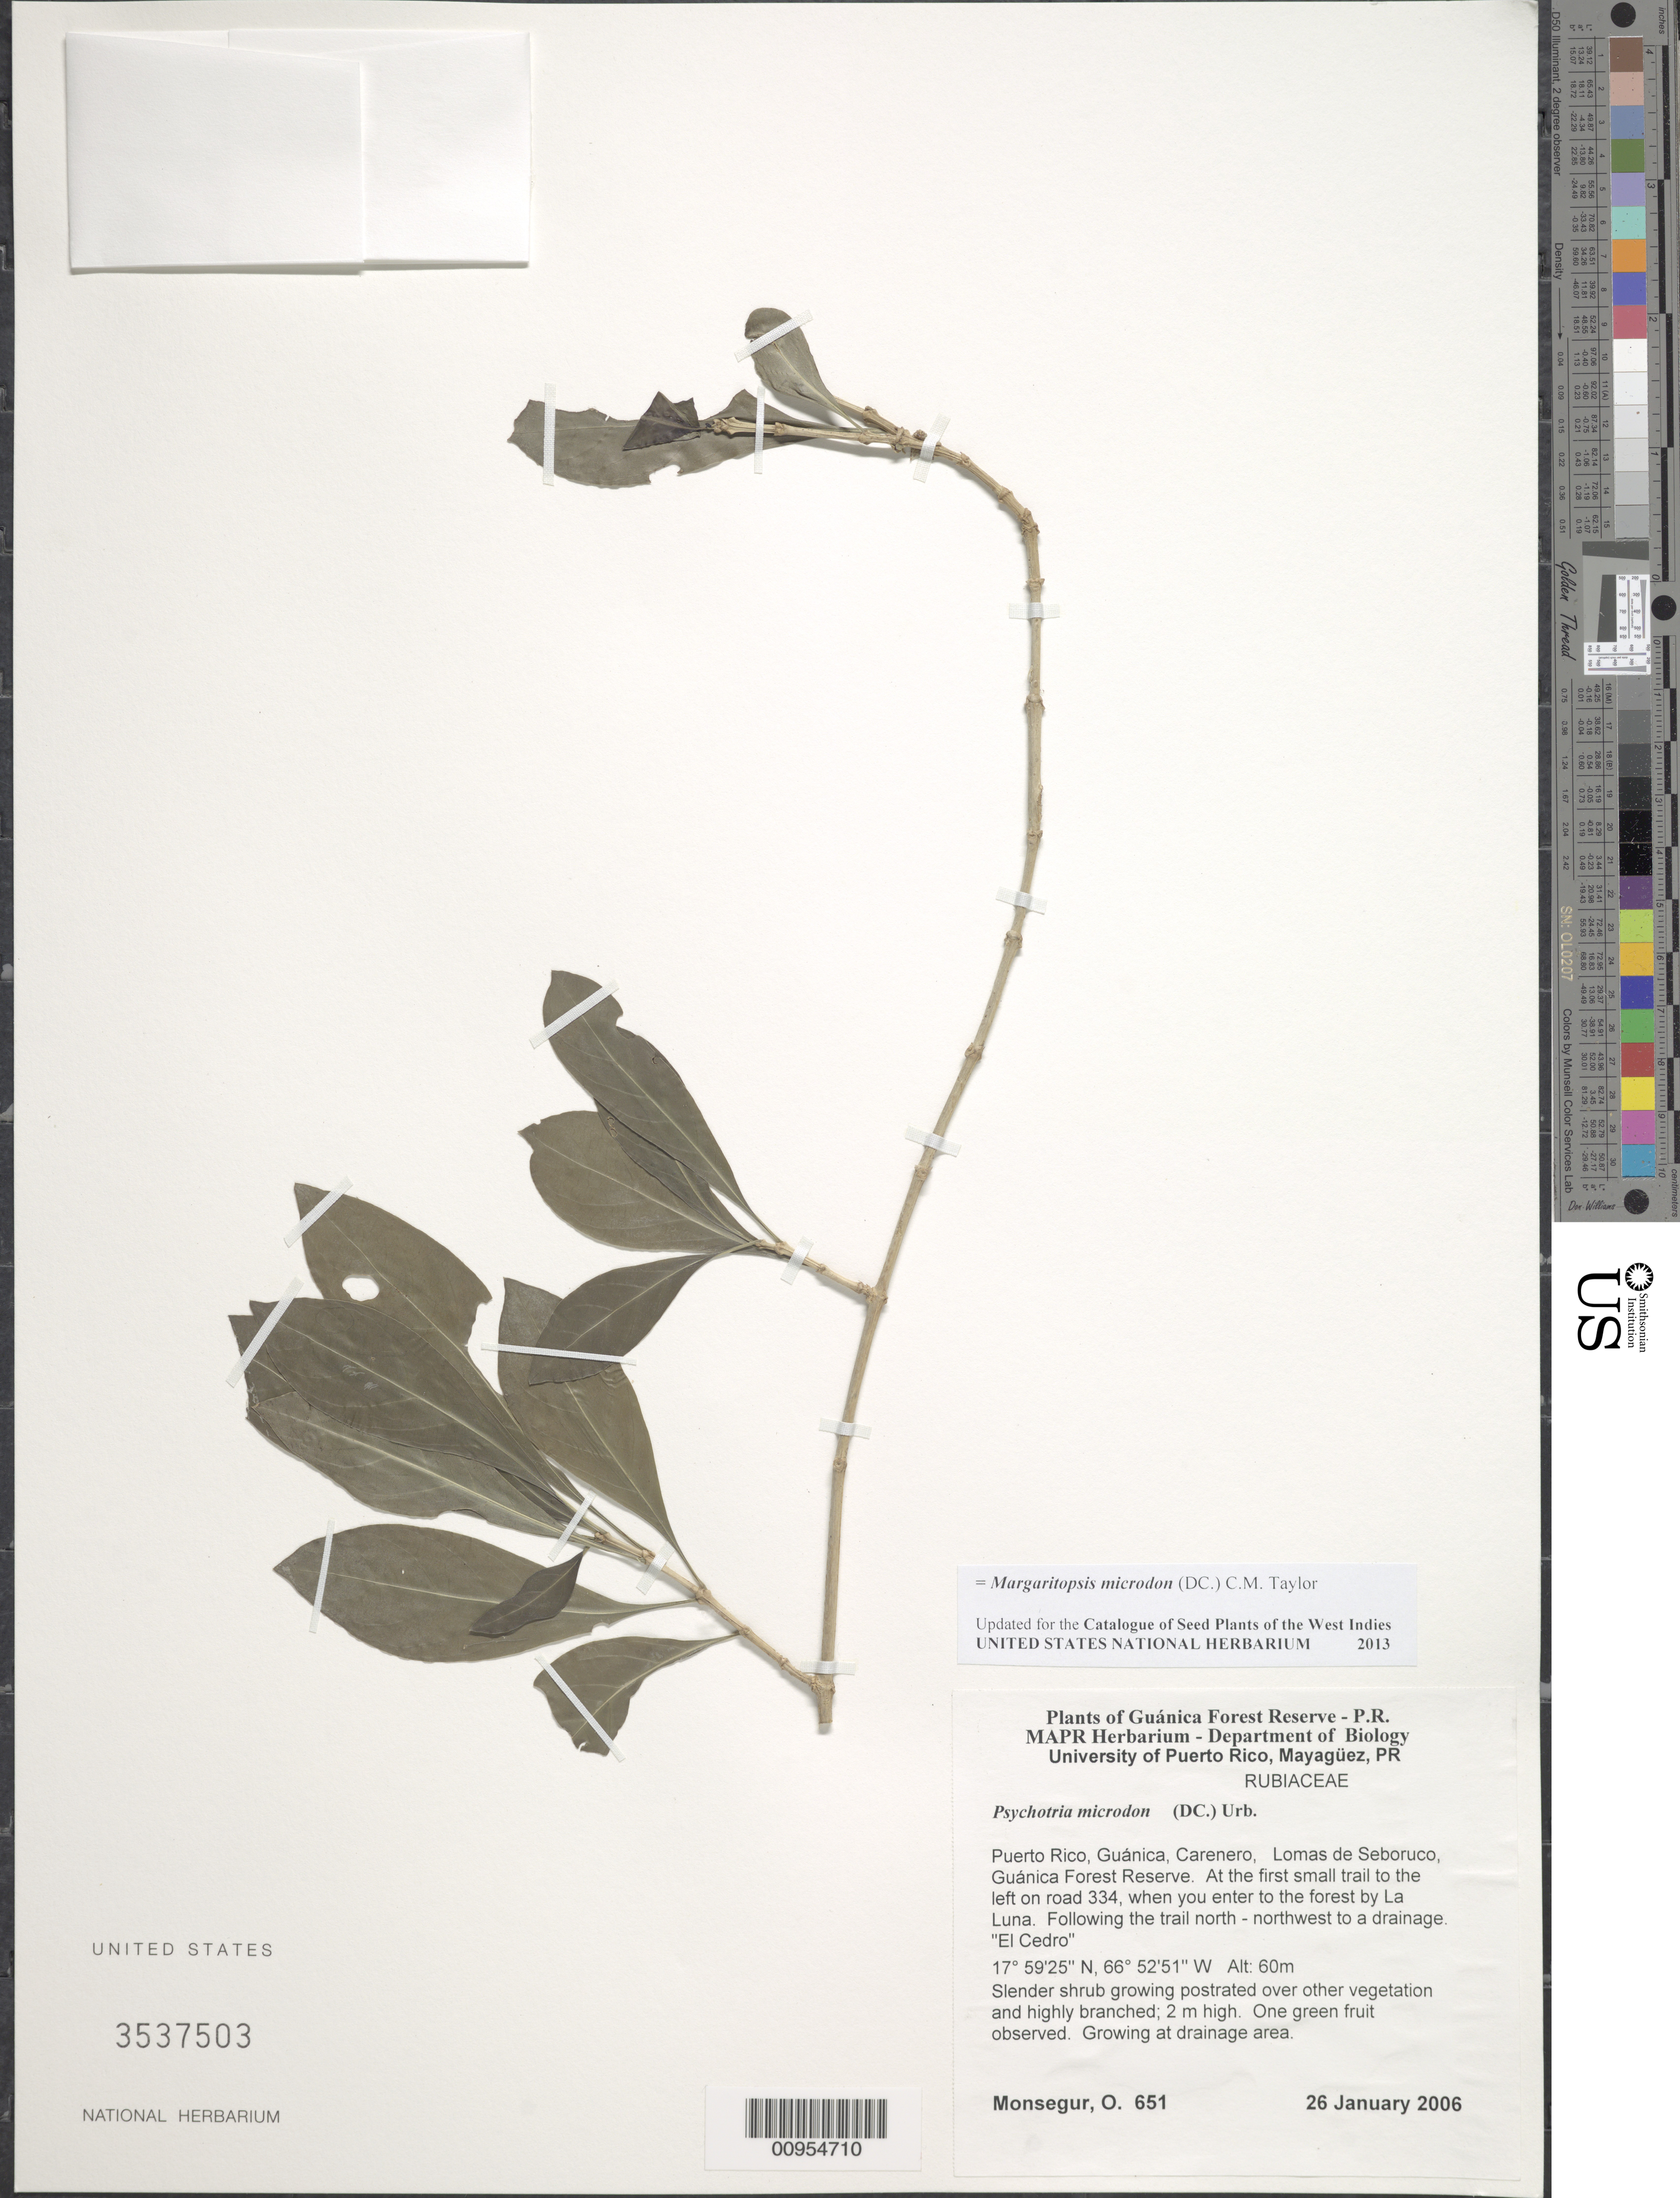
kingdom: Plantae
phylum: Tracheophyta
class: Magnoliopsida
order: Gentianales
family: Rubiaceae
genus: Margaritopsis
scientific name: Margaritopsis microdon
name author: (DC.) C.M. Taylor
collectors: O. Monsegur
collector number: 651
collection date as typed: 26 Jan 2006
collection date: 2006-01-26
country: Puerto Rico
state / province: Guánica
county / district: Carenero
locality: Guánica Forest Reserve. Lomas de Seboruco, from road 334, taking Ojo de Agua Trail to the south.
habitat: Growing at drainage area.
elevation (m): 60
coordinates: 17.5925, 66.525144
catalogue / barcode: US 3537503